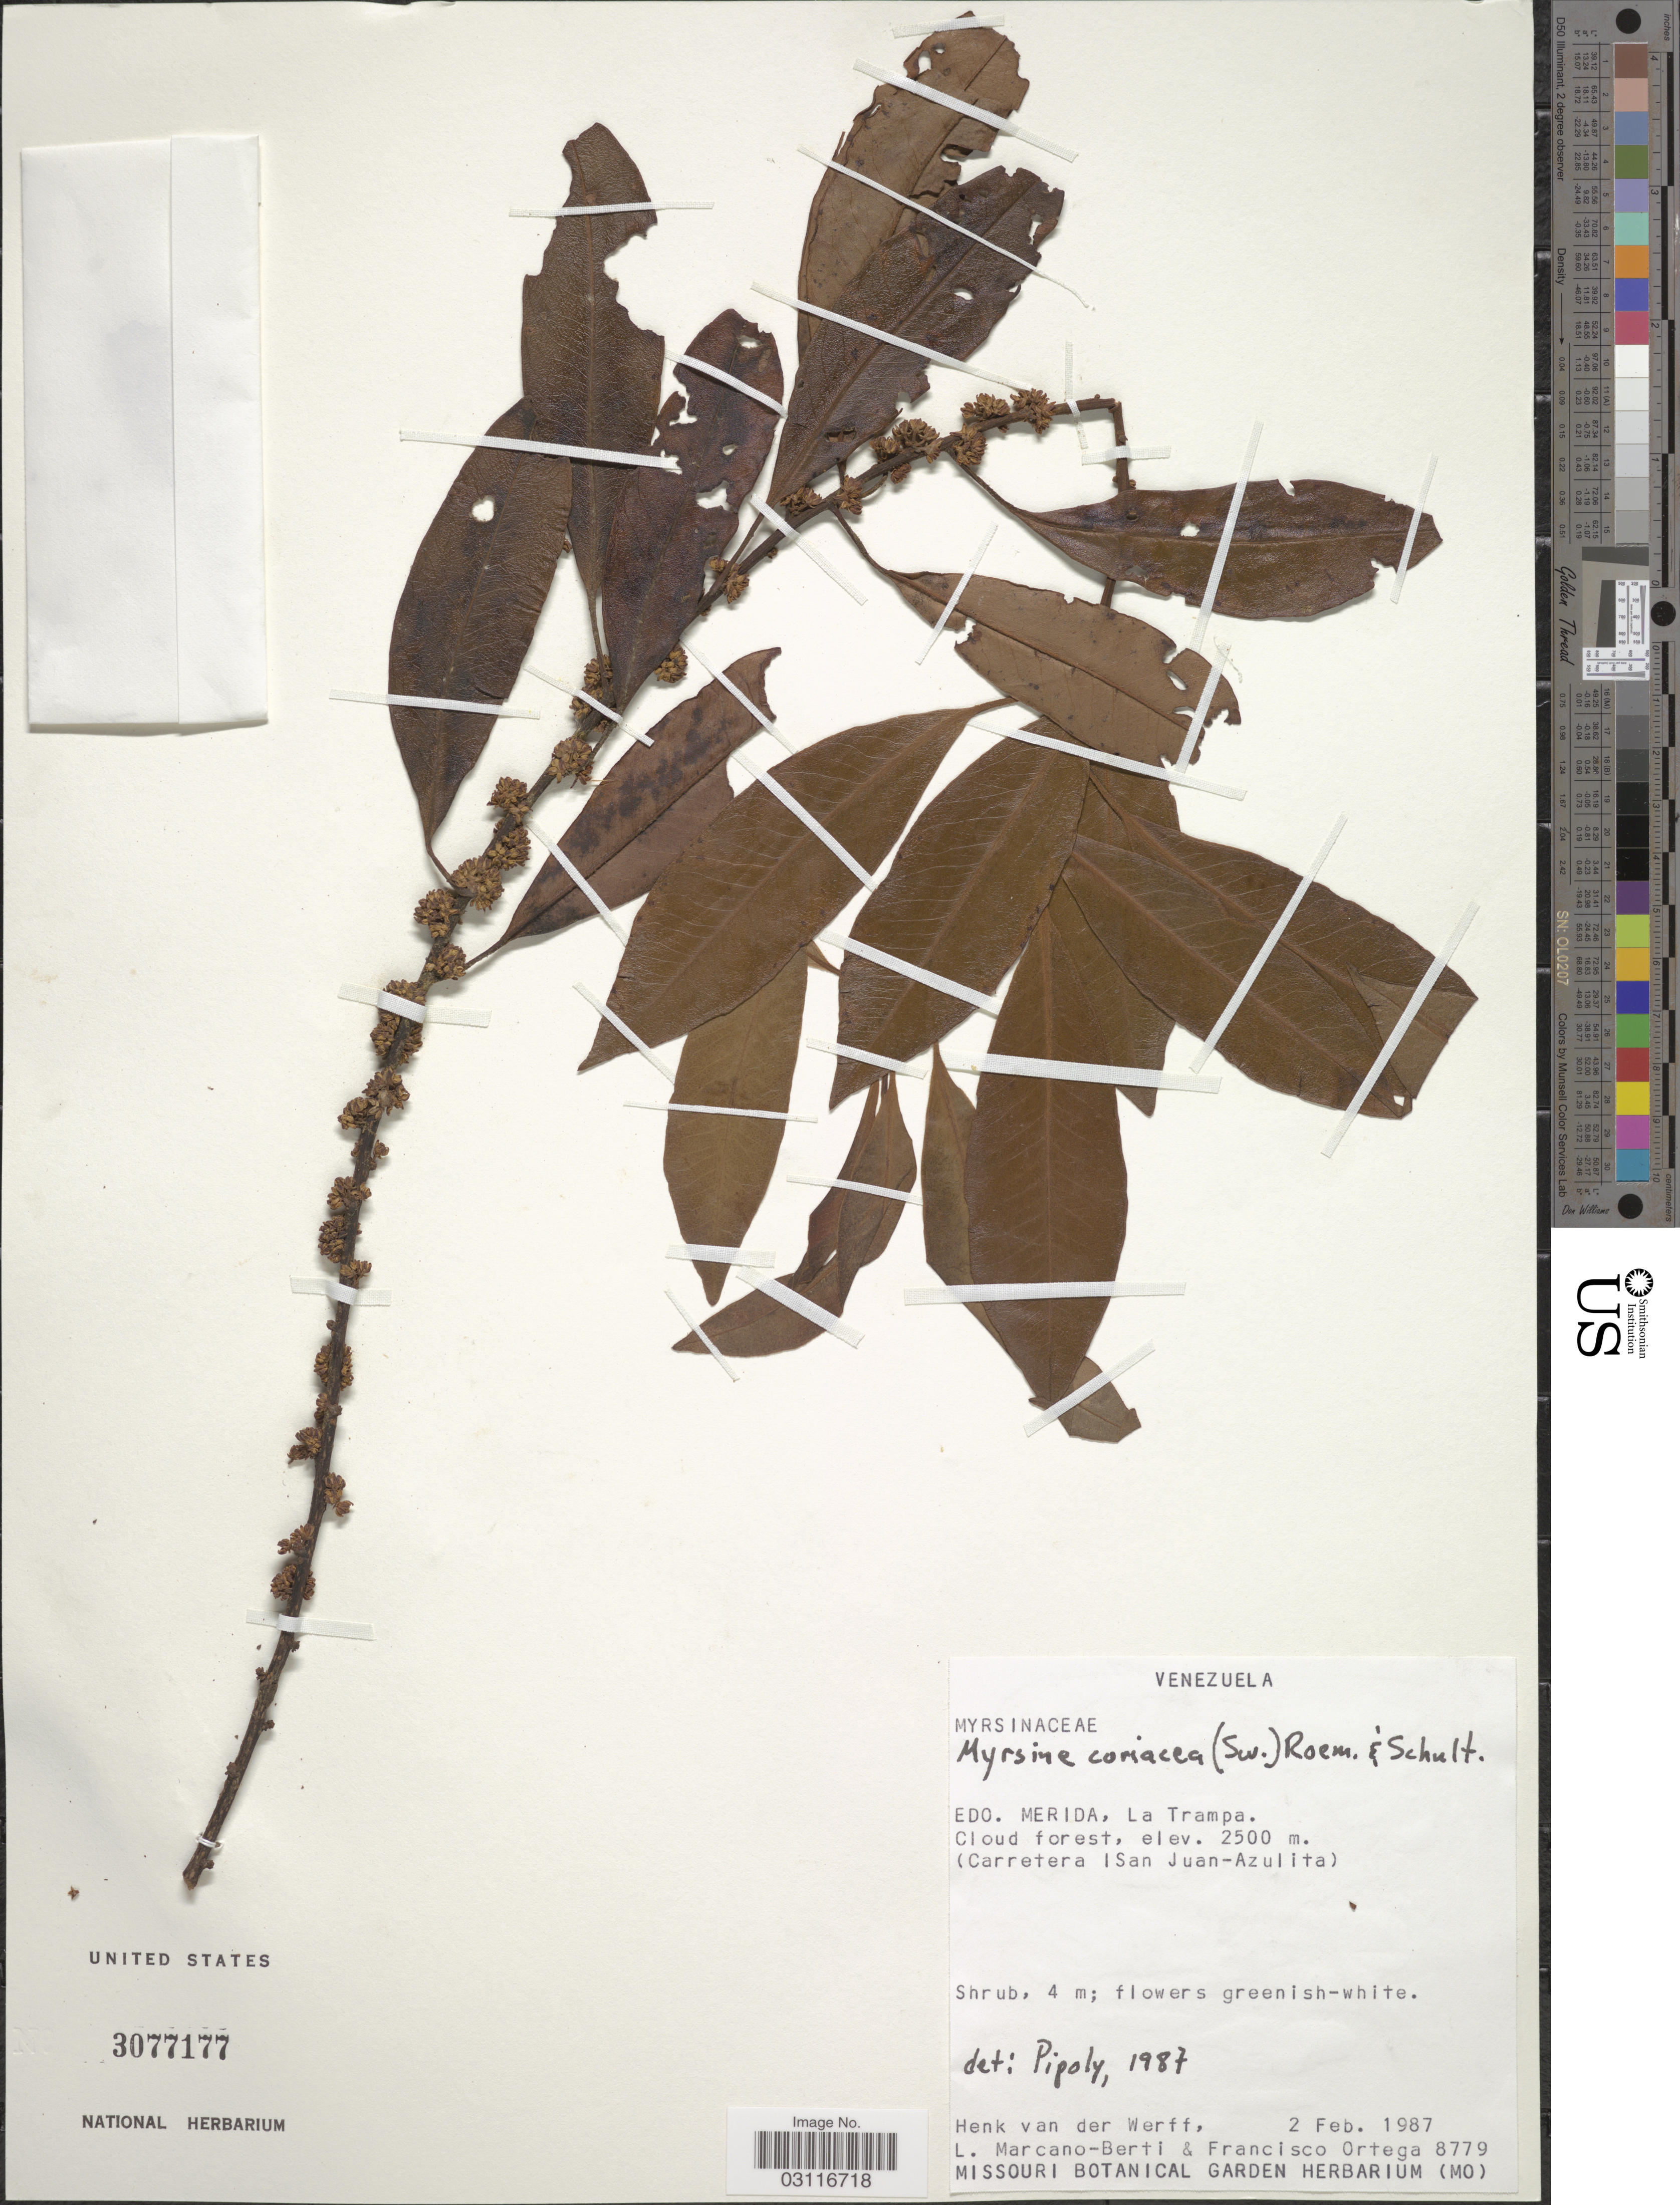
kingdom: Plantae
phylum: Tracheophyta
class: Magnoliopsida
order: Ericales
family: Primulaceae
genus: Myrsine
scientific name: Myrsine coriacea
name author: (Sw.) R. Br. ex Roem. & Schult.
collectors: H. van der Werff, L. Marcano-Berti & F. J. Ortega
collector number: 8779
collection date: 1987-02-02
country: Venezuela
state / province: Mérida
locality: La Trampa. (Carretera / San Juan-Azulita).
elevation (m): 2500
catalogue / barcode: US 3077177